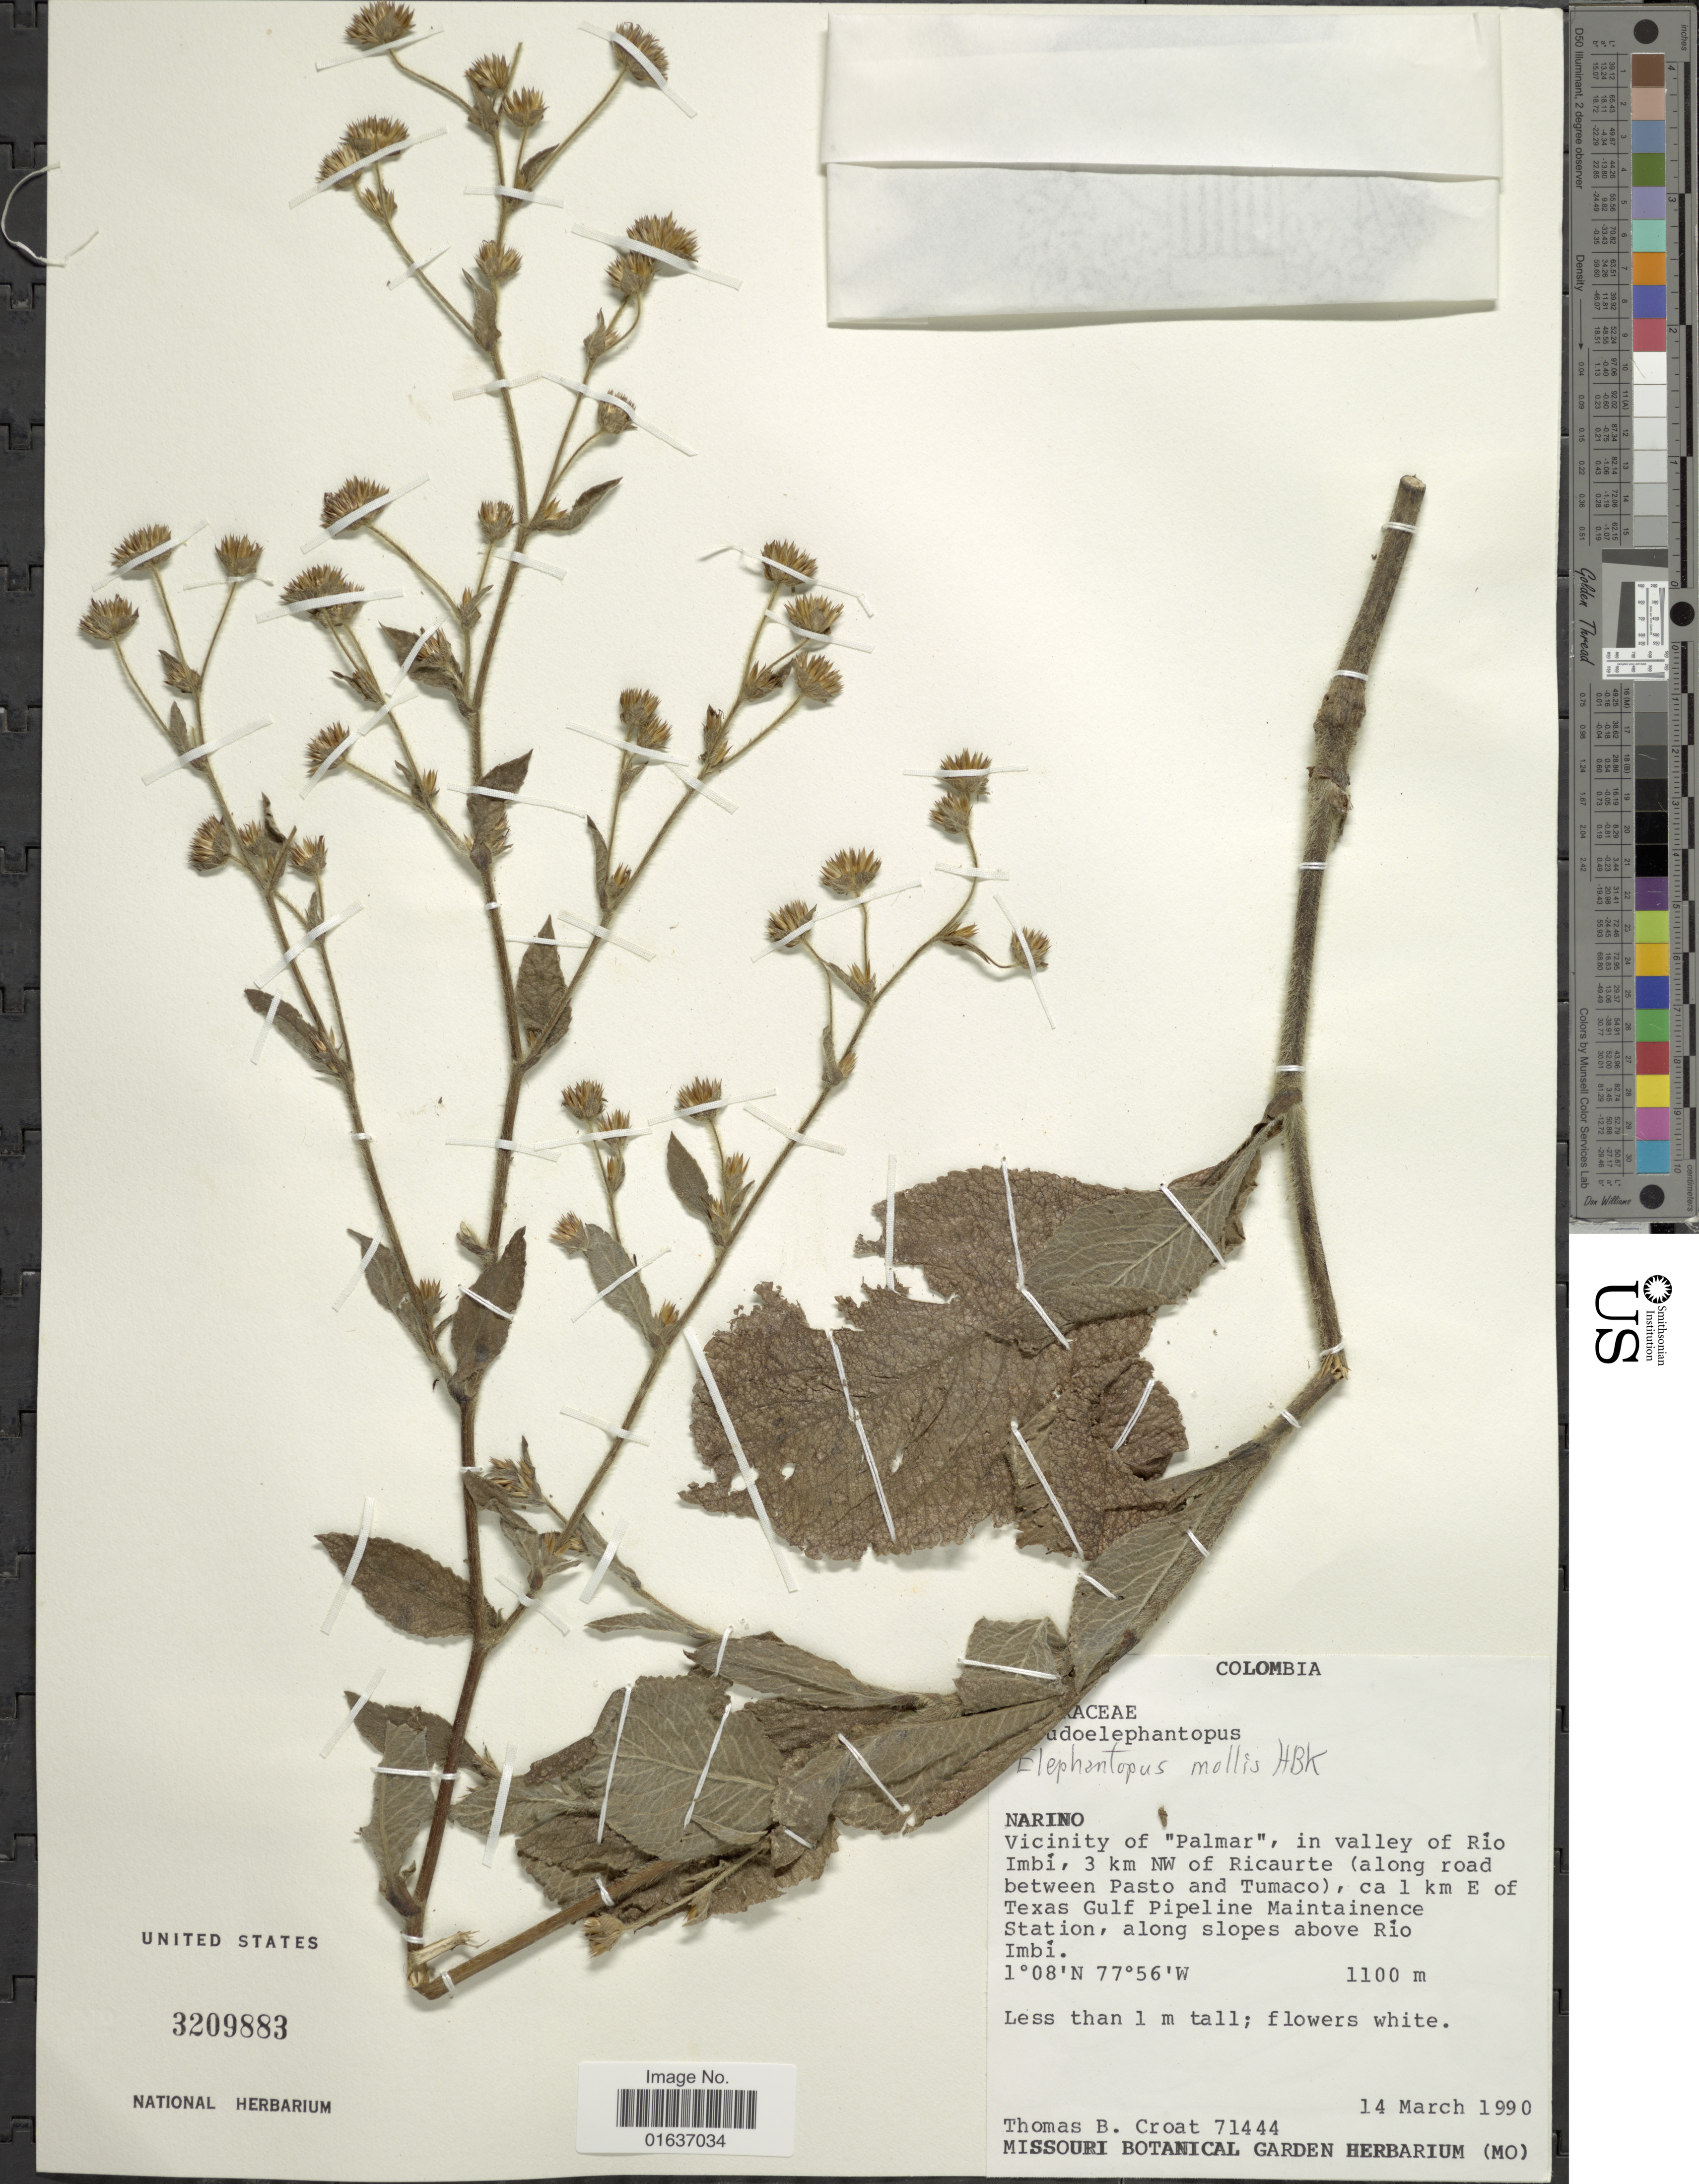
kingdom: Plantae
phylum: Tracheophyta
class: Magnoliopsida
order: Asterales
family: Asteraceae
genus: Elephantopus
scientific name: Elephantopus mollis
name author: Kunth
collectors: T. B. Croat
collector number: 71444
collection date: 1990-03-14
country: Colombia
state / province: Nariño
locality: Vicinity of "Palmar", in valley of Río Imbí, 3 km NW of Ricaurte (along road between Pasto and Tumaco), ca 1 km E of Texas Gulf Pipeline Maintainence Station, along slope sabove Río Imbí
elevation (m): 1100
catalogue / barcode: US 3209883